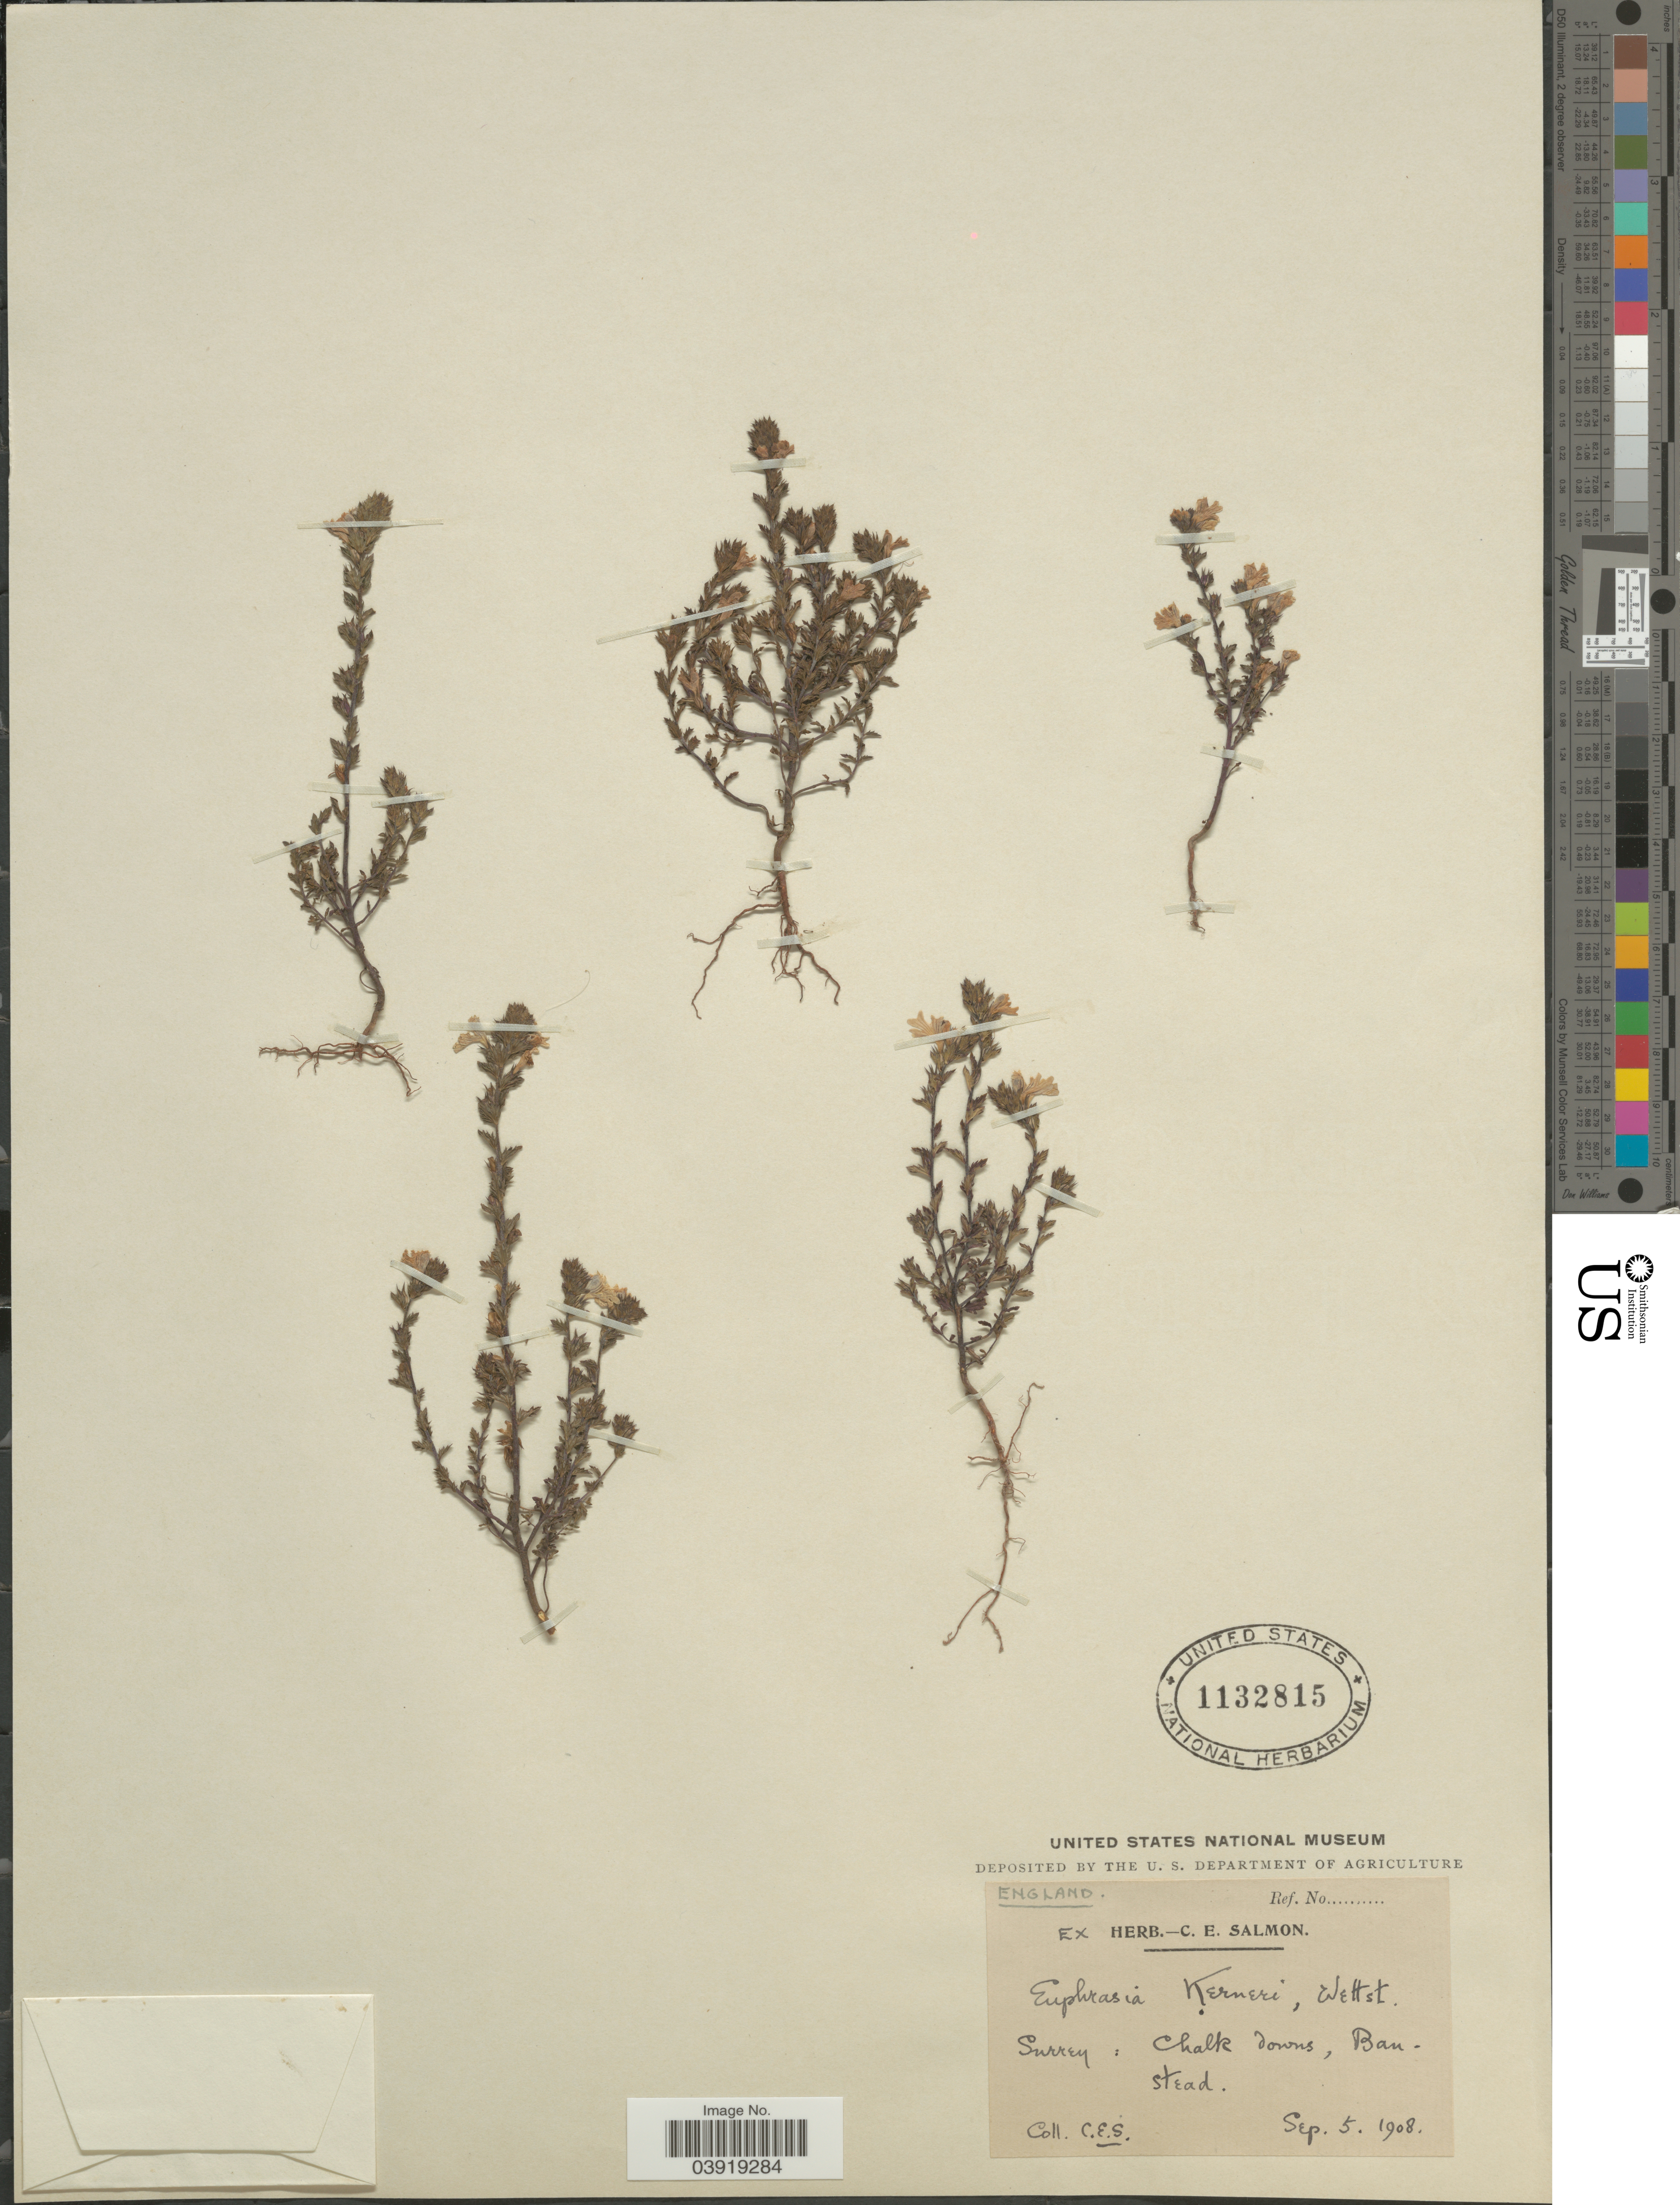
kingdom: Plantae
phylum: Tracheophyta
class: Magnoliopsida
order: Lamiales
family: Orobanchaceae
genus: Euphrasia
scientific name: Euphrasia kerneri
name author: Wettst.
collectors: C. E. Salmon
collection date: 1908-09-05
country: United Kingdom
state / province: England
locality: Surrey: Chalk downs, Banstead.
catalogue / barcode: US 1132815